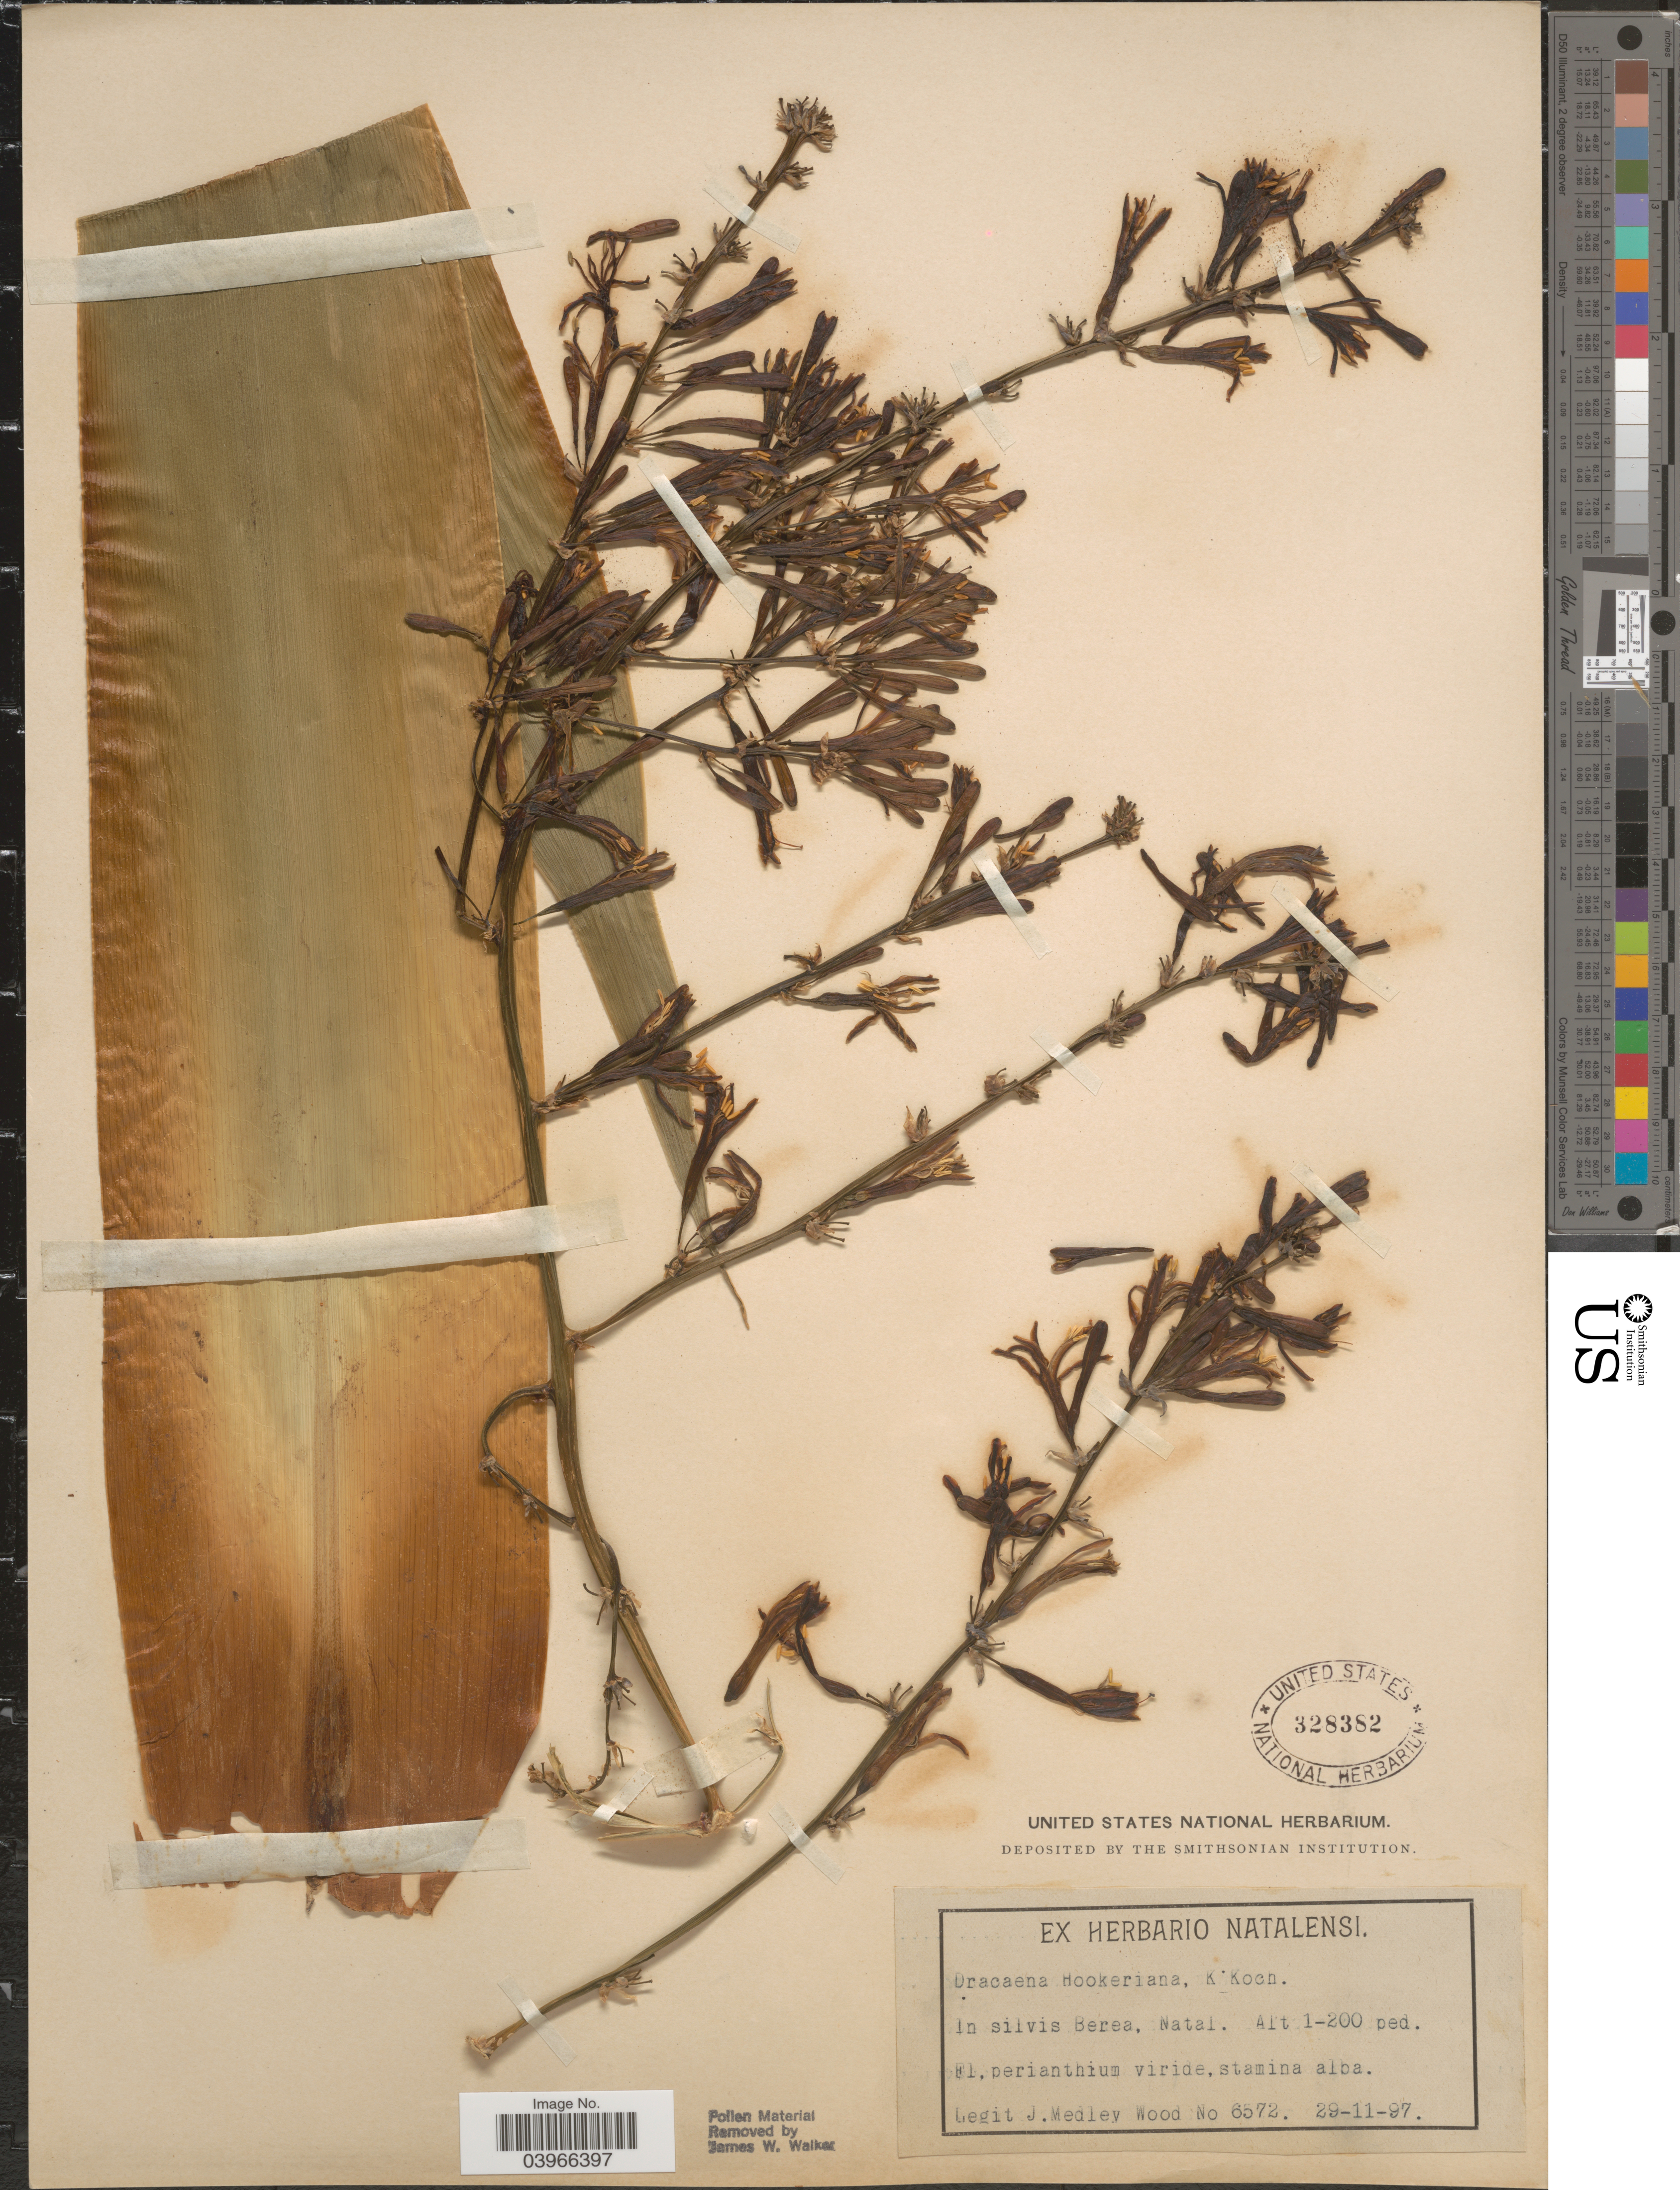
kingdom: Plantae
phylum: Tracheophyta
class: Liliopsida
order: Asparagales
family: Asparagaceae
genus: Dracaena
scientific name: Dracaena hookeriana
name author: K. Koch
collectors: J. Medley Wood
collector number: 6572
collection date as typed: Transcribed d/m/y: 29/11/97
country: South Africa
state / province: KwaZulu-Natal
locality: In Silvis Berea, Natal.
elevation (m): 30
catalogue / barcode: US 328382